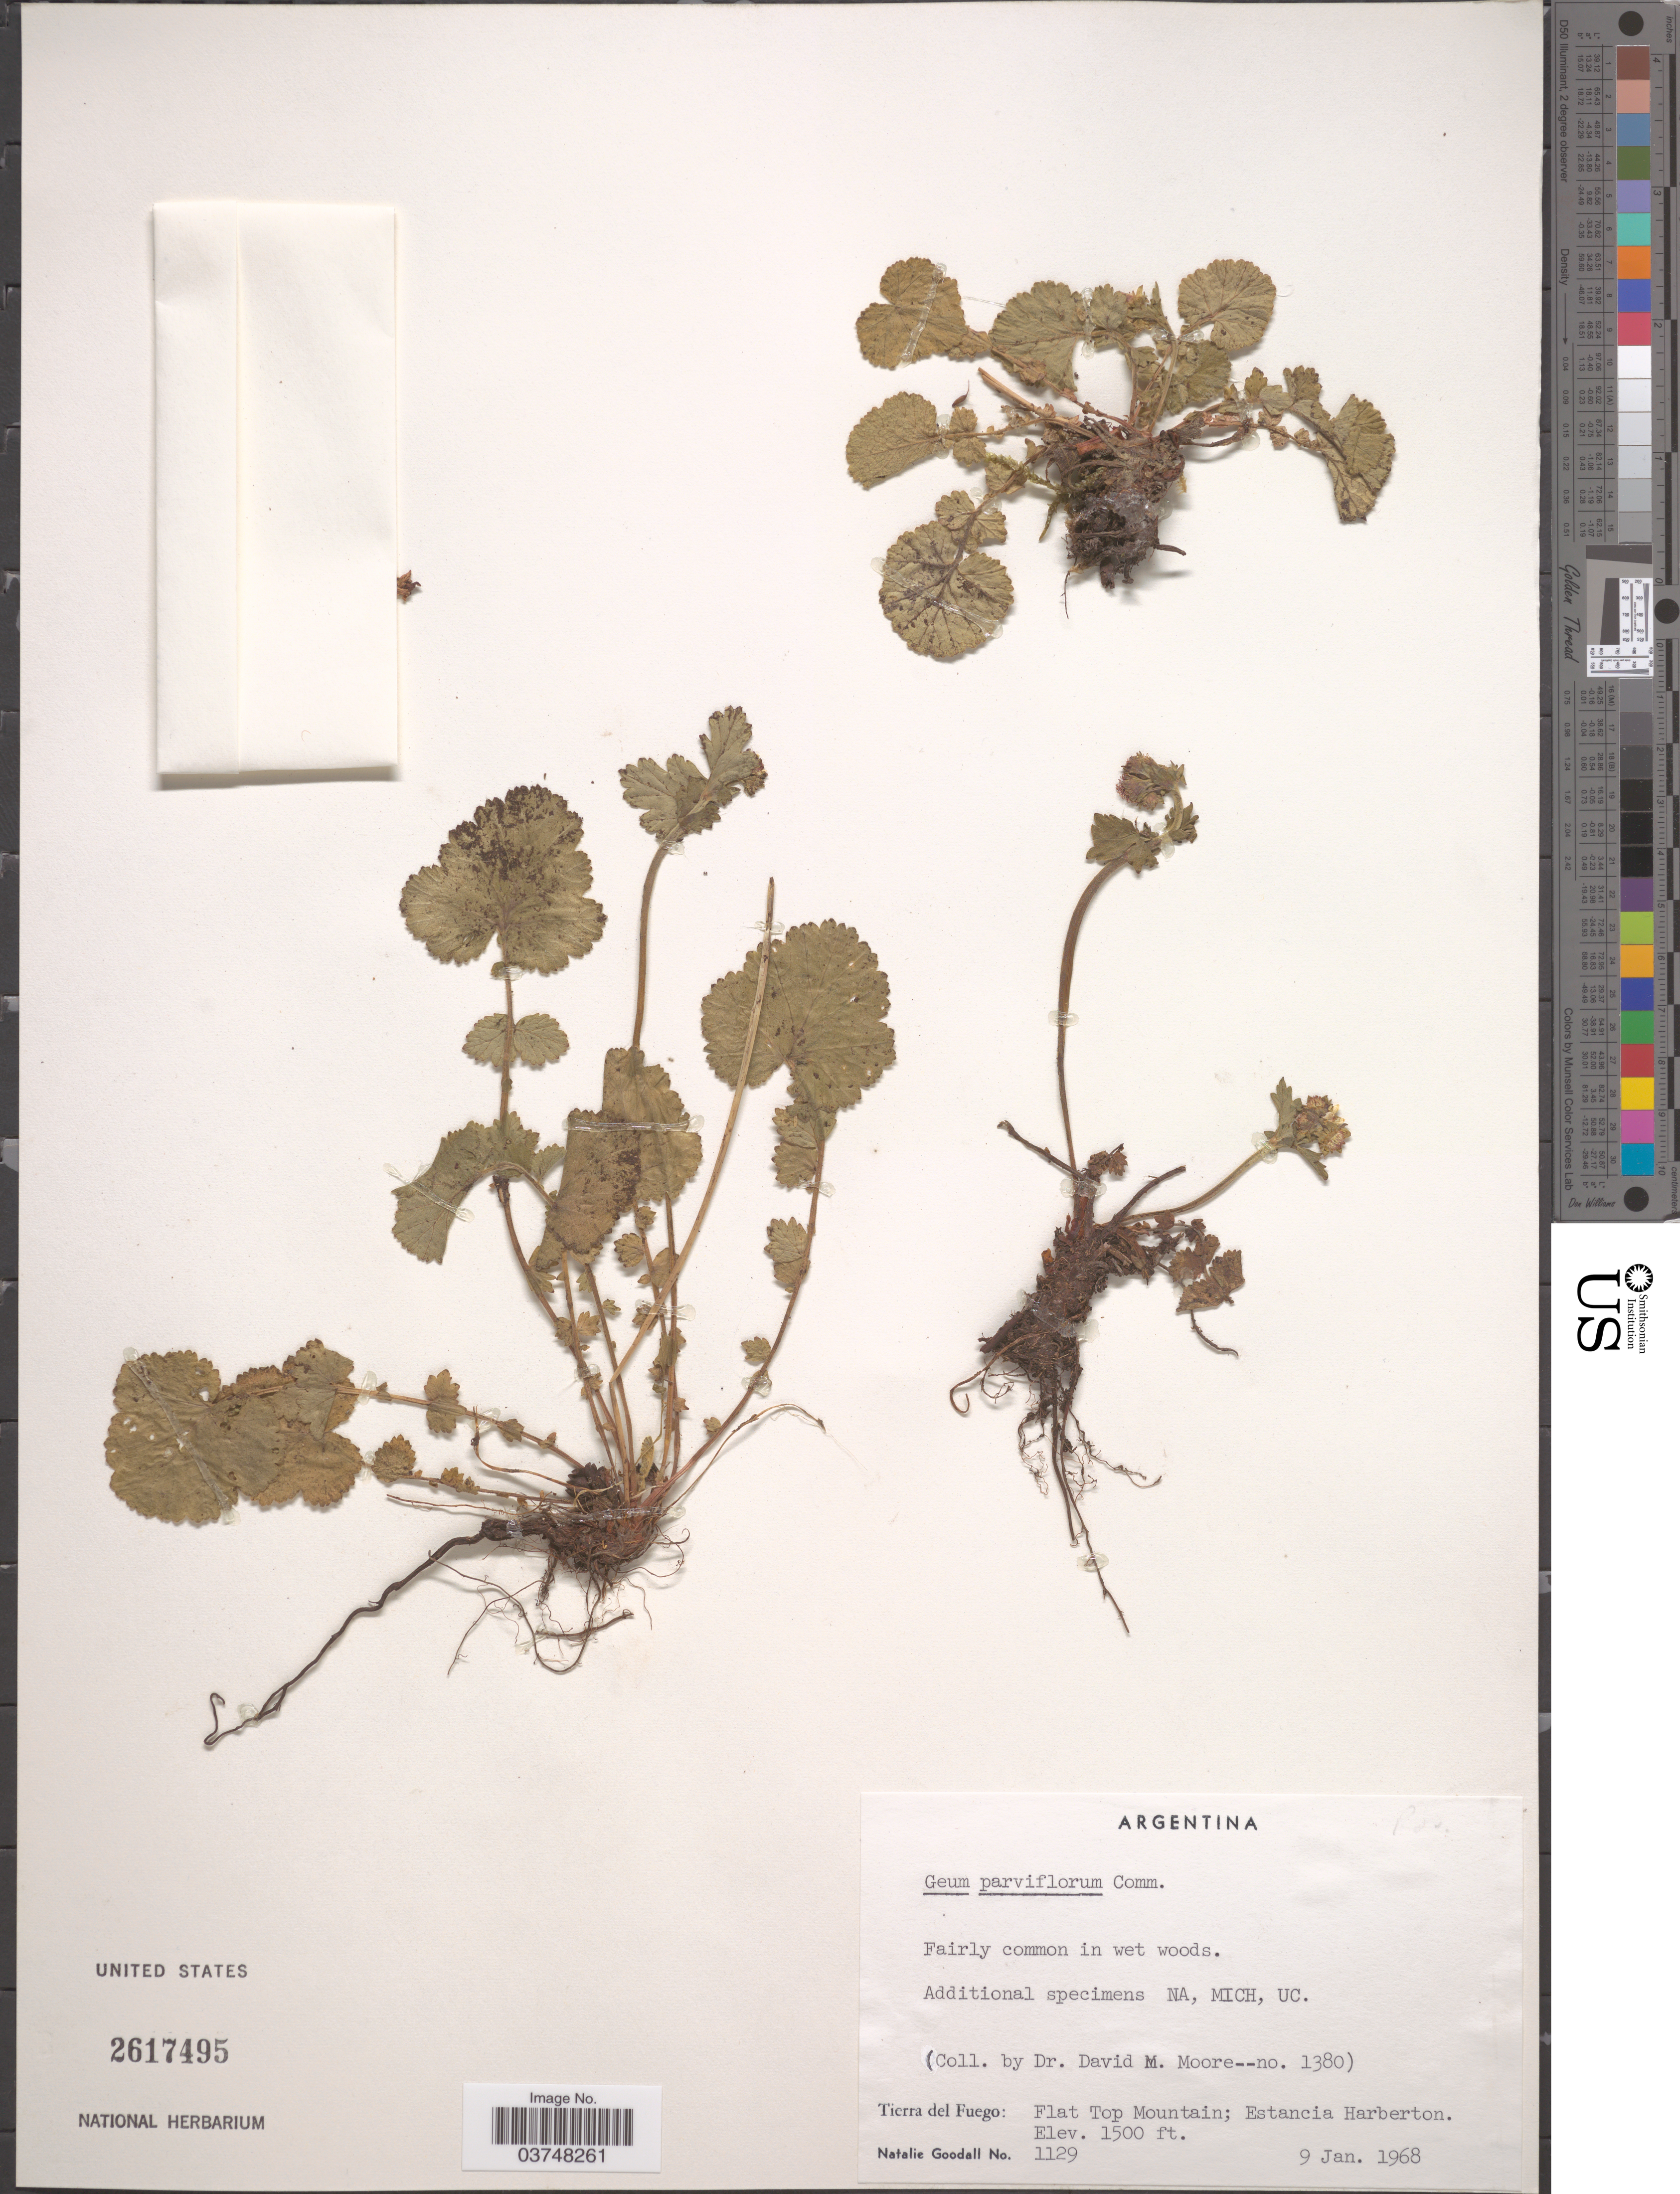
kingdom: Plantae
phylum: Tracheophyta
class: Magnoliopsida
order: Rosales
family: Rosaceae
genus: Geum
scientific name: Geum parviflorum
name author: Comm. ex Sm.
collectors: N. Goodall & D. Moore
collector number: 1129/1380?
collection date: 1968-01-09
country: Argentina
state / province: Tierra del Fuego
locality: Flat top Mountain; Estancia Harberton.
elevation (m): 457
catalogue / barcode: US 2617495